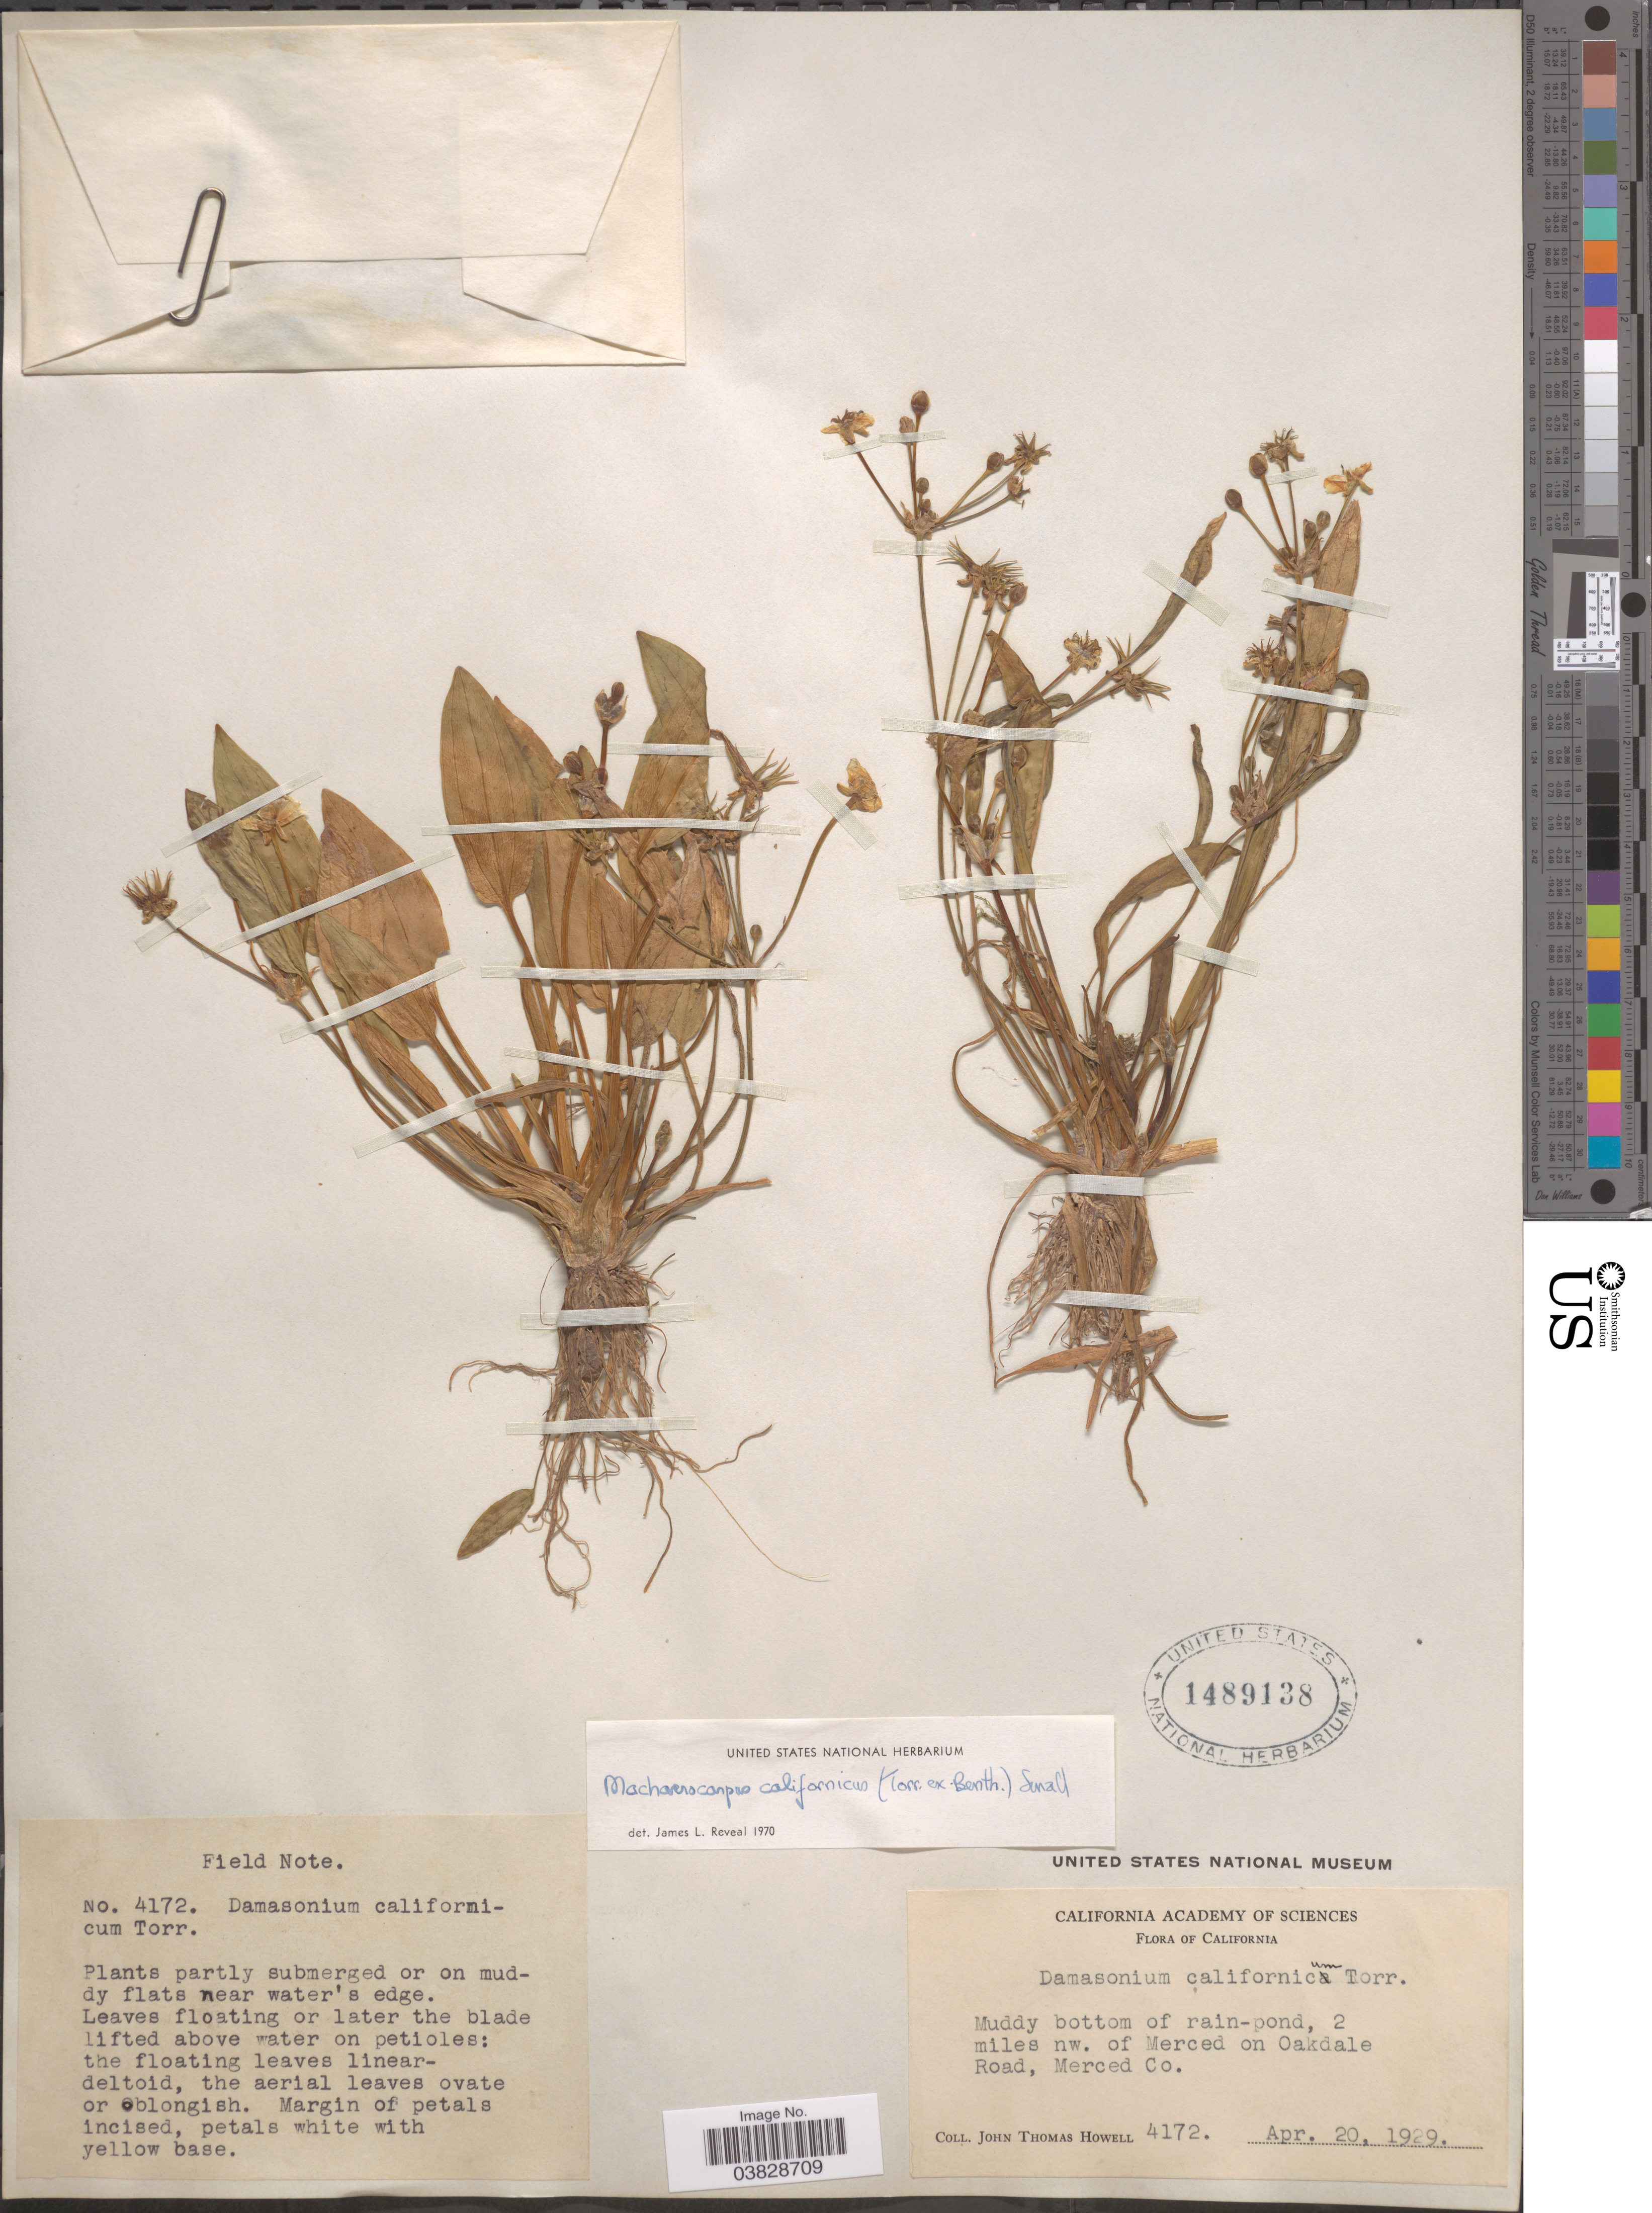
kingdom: Plantae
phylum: Tracheophyta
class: Liliopsida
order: Alismatales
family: Alismataceae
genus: Damasonium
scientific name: Damasonium californicum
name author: Torr.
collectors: J. T. Howell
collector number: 4172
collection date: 1929-04-20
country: United States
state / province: California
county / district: Merced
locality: Muddy bottom of rain-pond, 2 miles nw. of Merced on Oakdale Road, Merced Co.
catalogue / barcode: US 1489138